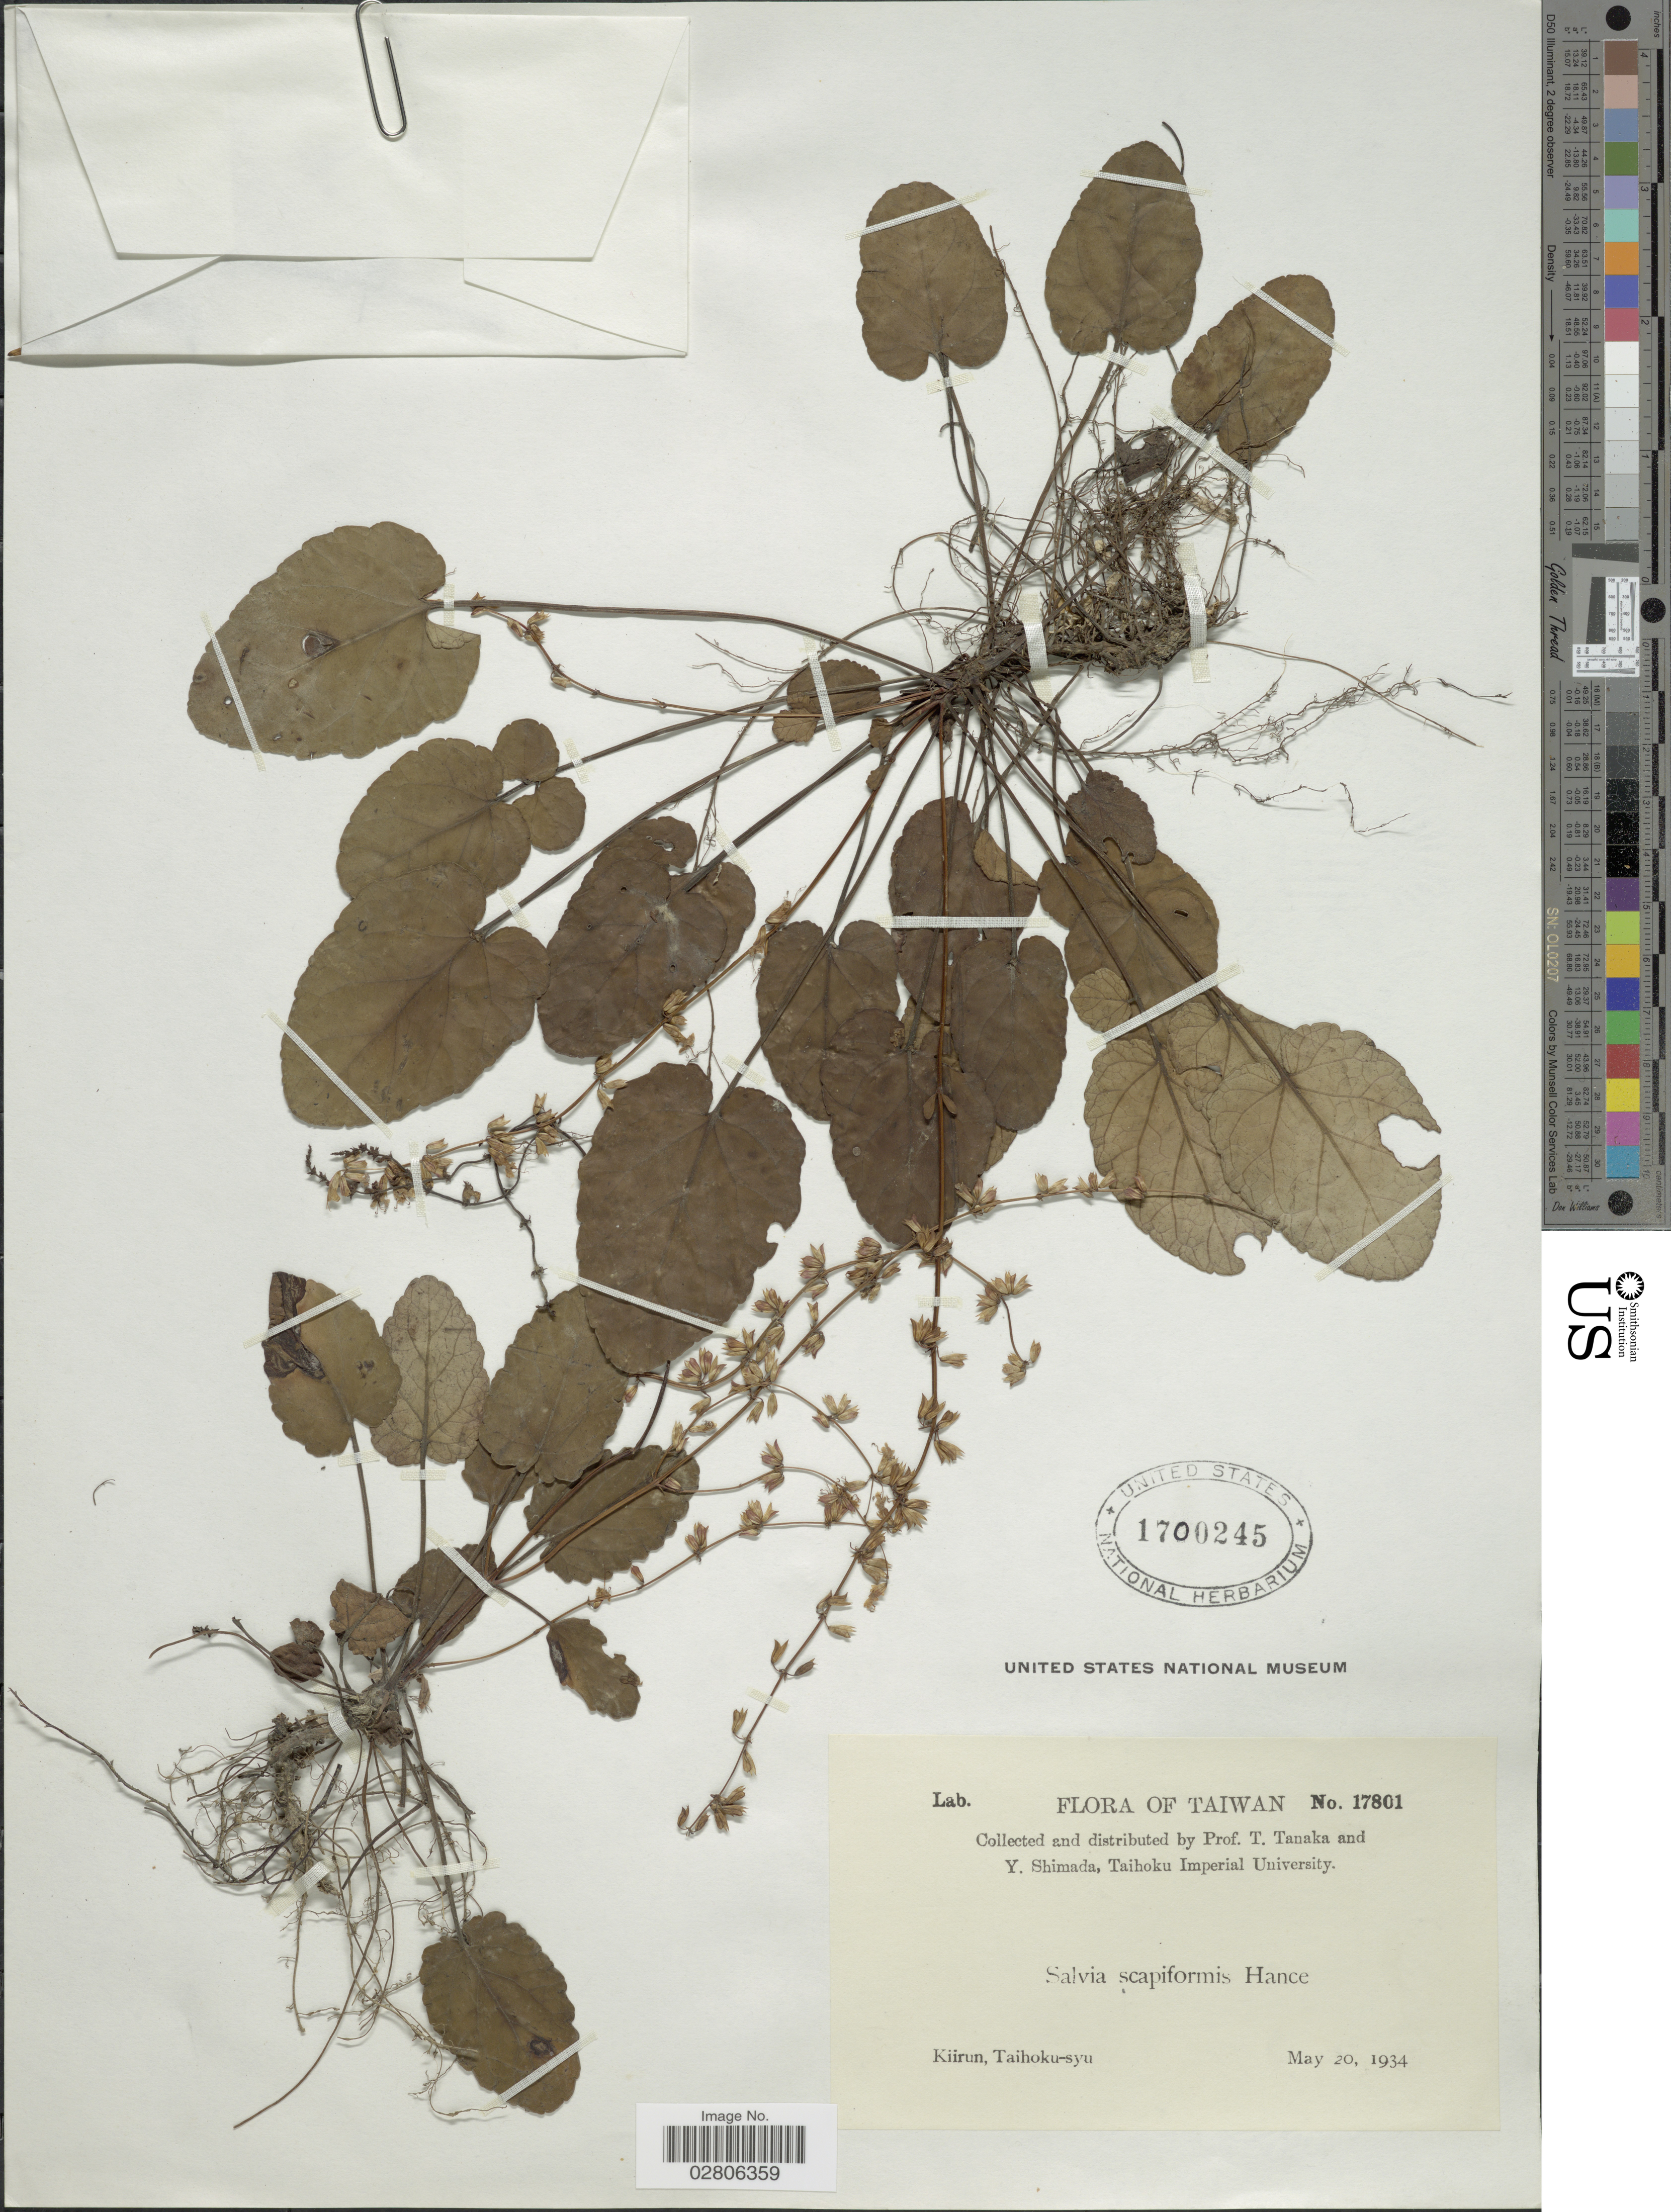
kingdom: Plantae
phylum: Tracheophyta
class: Magnoliopsida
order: Lamiales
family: Lamiaceae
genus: Salvia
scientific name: Salvia scapiformis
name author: Hance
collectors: T. Tanaka & Y. Shimada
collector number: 17801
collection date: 1934-05-20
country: Taiwan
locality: Kiirun, Taihoku-syu.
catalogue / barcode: US 1700245